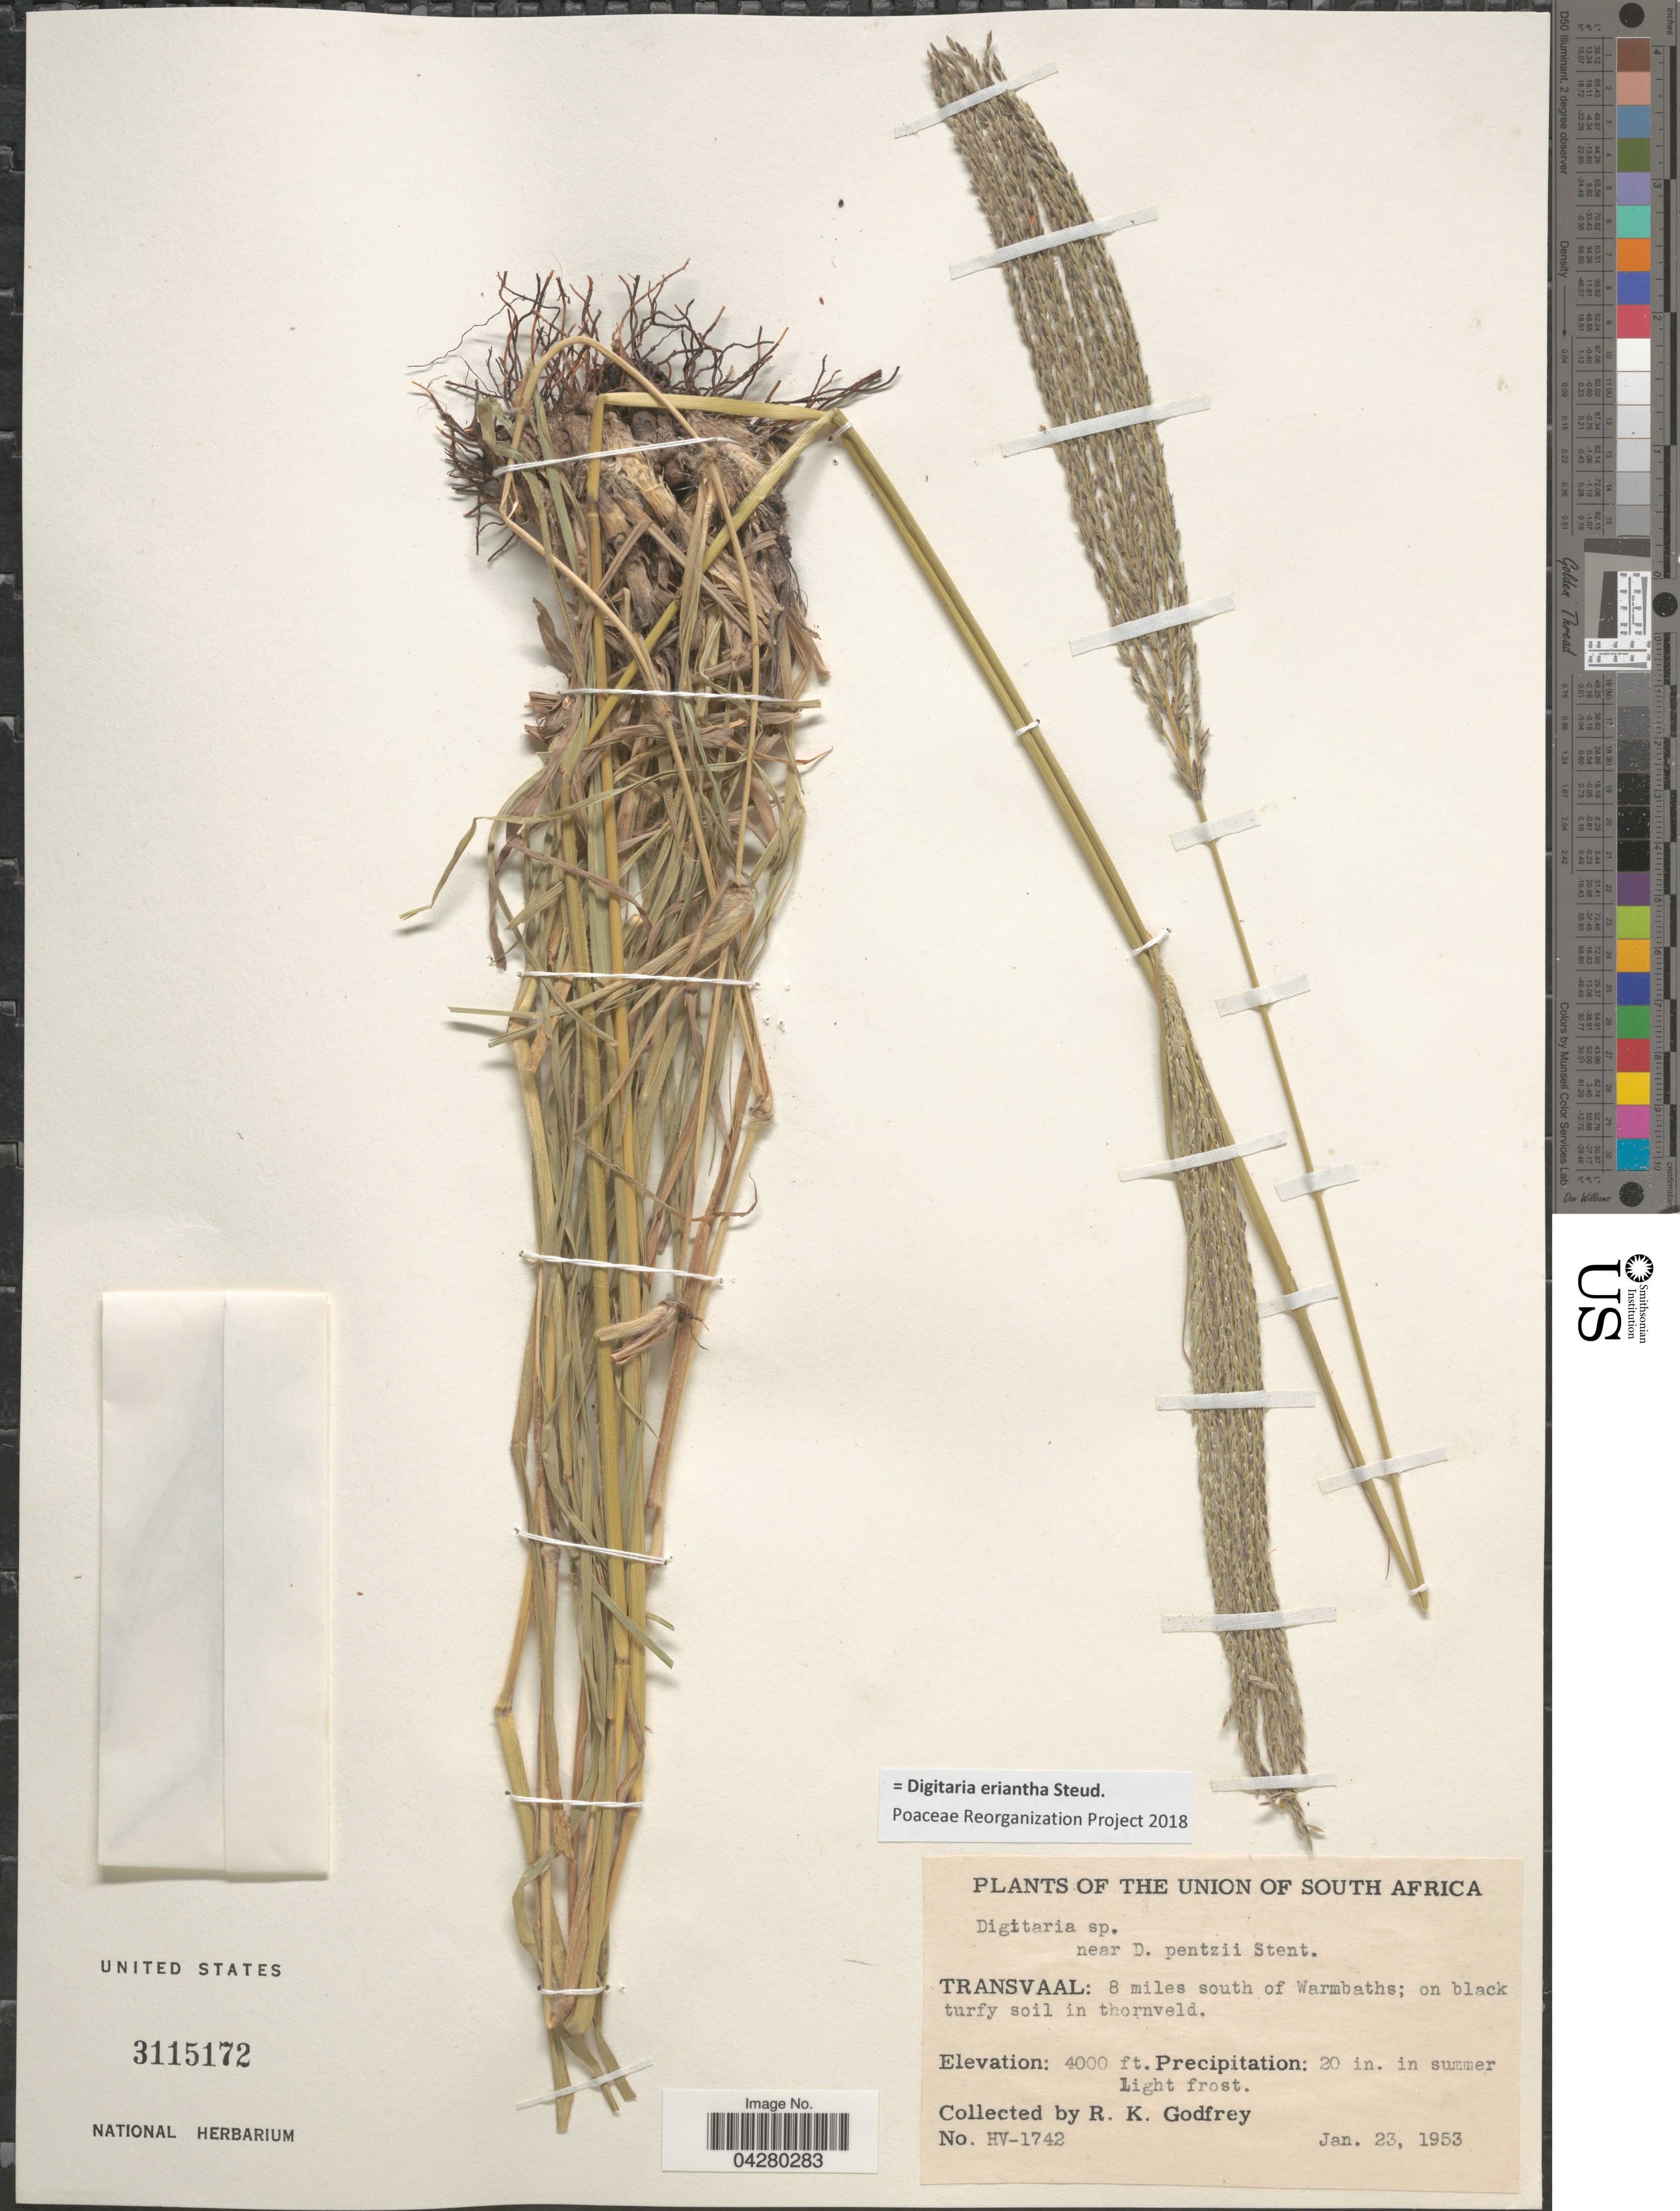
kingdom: Plantae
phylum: Tracheophyta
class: Liliopsida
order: Poales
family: Poaceae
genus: Digitaria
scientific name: Digitaria eriantha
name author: Steud.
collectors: R. K. Godfrey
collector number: HV-1742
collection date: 1953-01-23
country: South Africa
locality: Union of South Africa. Transvaal: 8 miles south of Warmbaths; on black turfy soil in thornveld.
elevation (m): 1219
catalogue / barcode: US 3115172